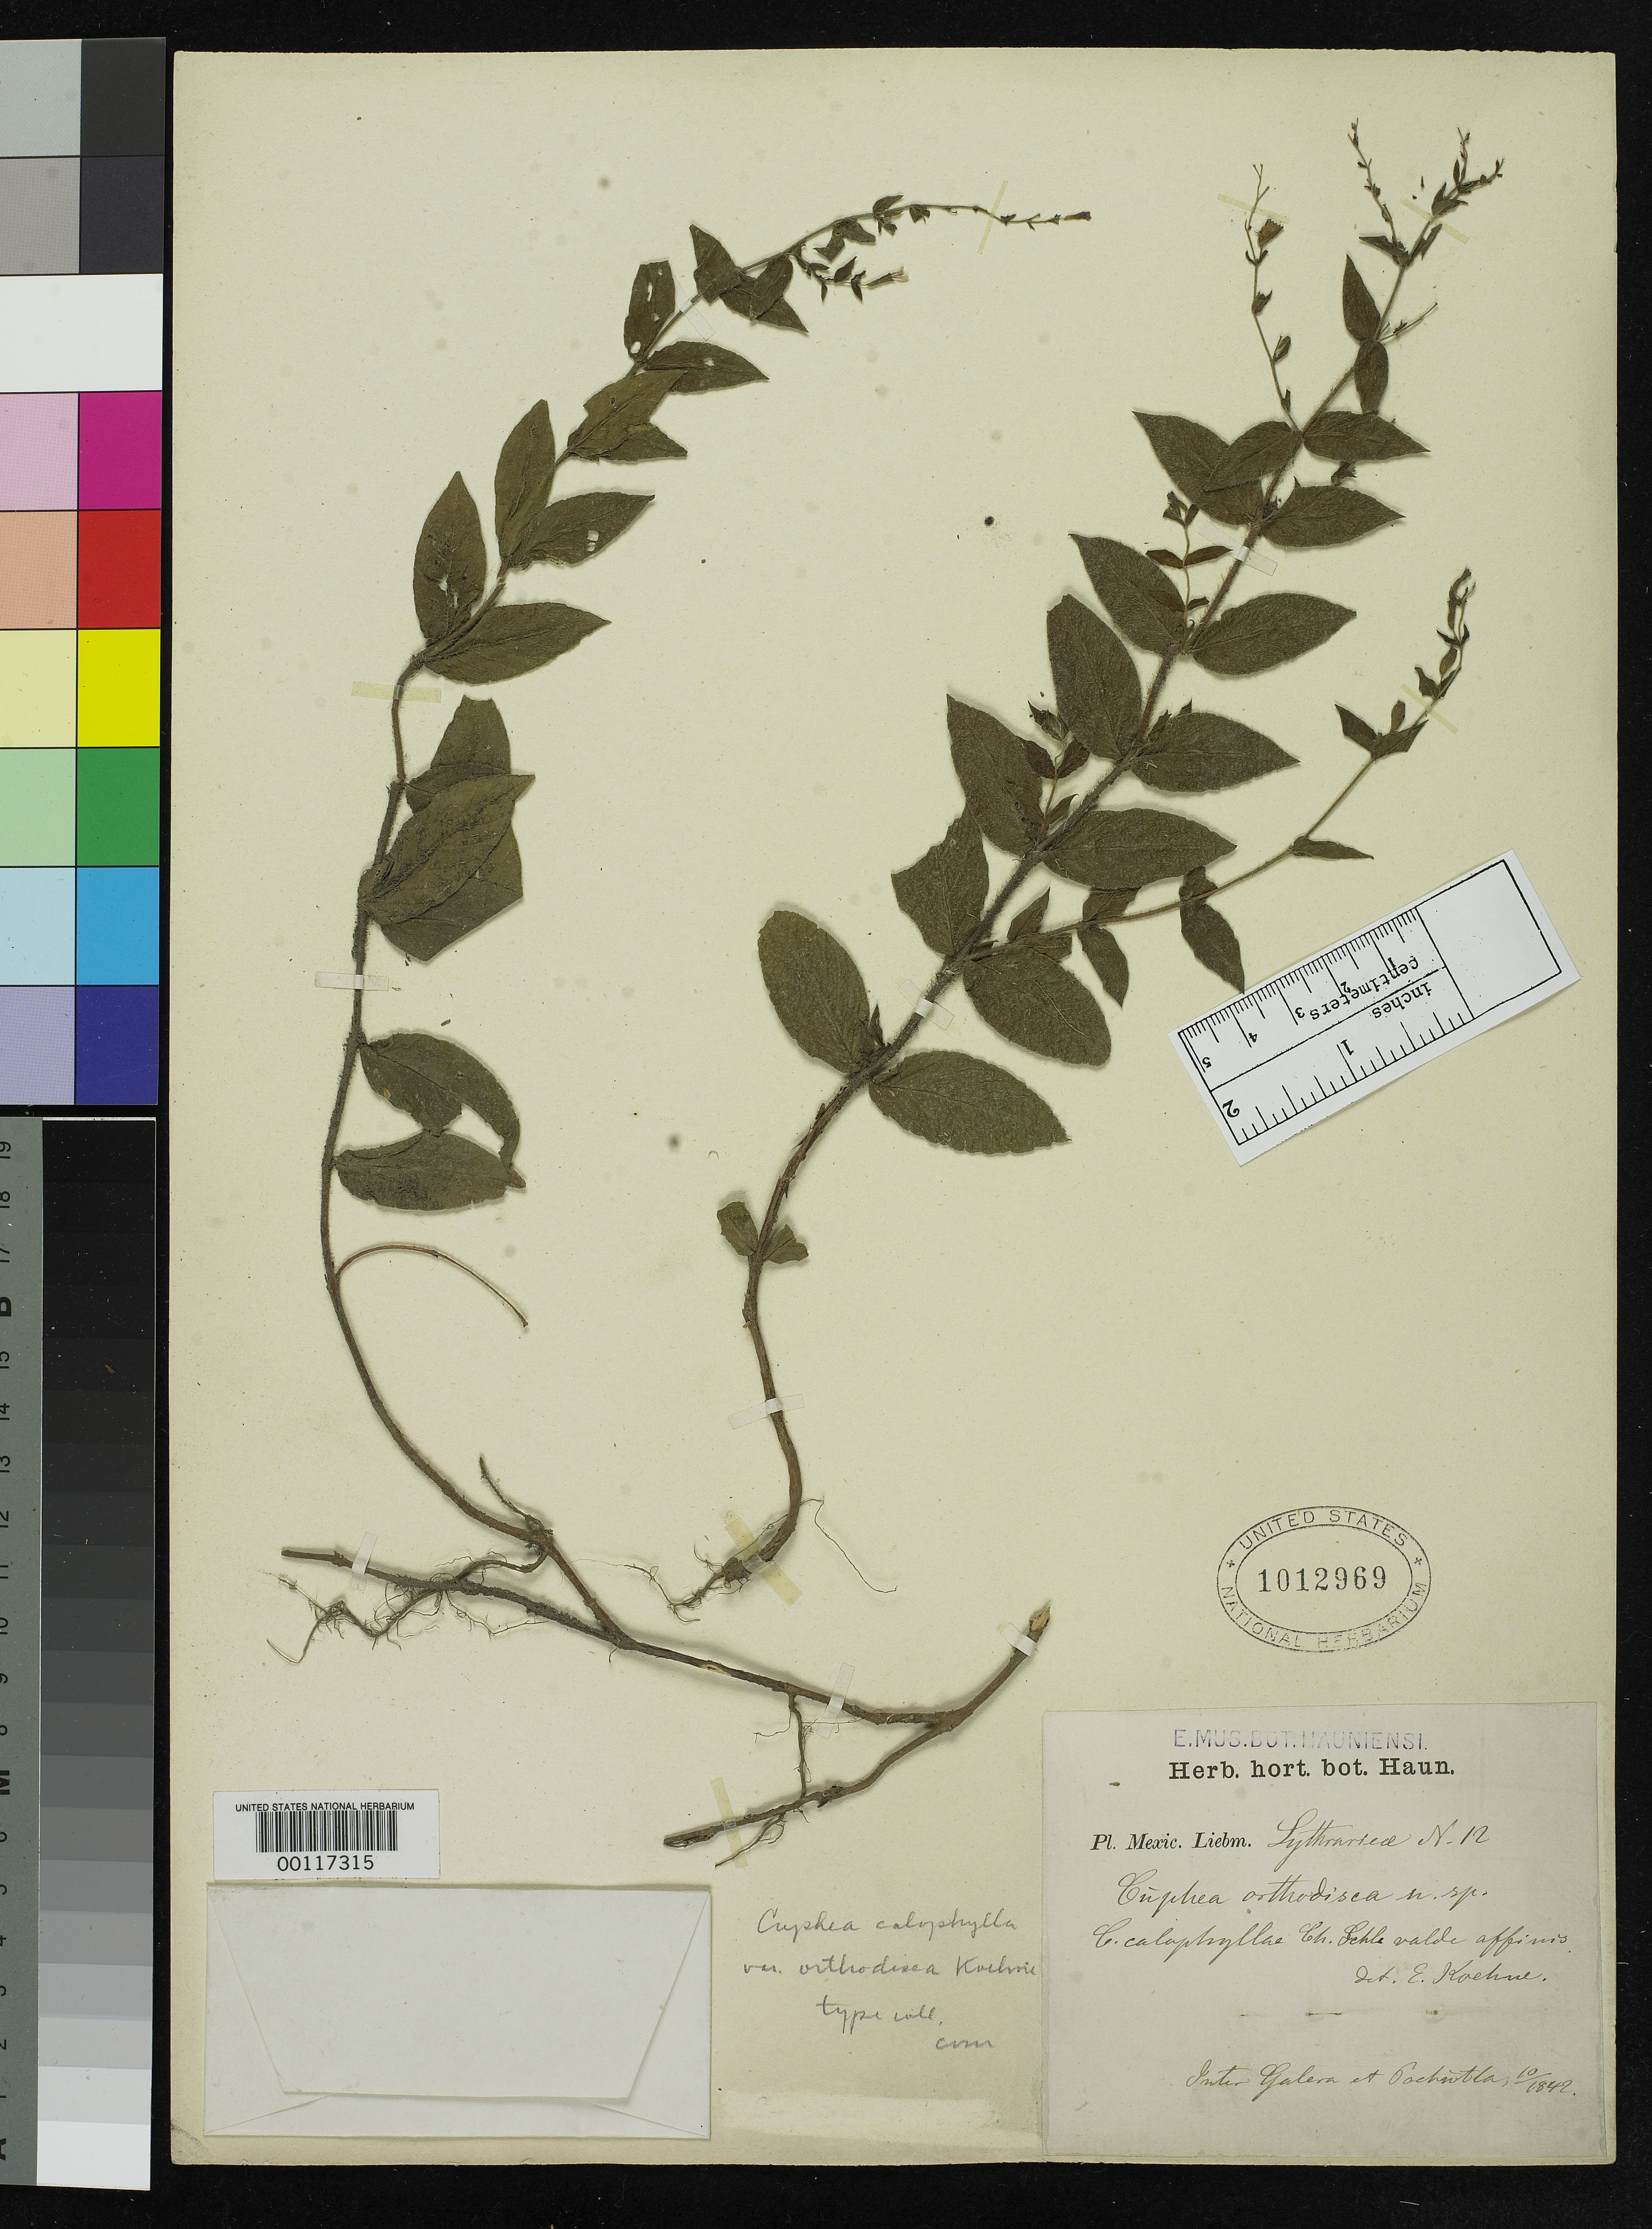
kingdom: Plantae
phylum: Tracheophyta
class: Magnoliopsida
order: Myrtales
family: Lythraceae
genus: Cuphea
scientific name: Cuphea orthodisca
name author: Koehne in Mart.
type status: Type Fragment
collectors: F. M. Liebmann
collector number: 12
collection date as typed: Oct 1842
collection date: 1842-10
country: Mexico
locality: E of Monserrat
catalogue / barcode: US 1012969